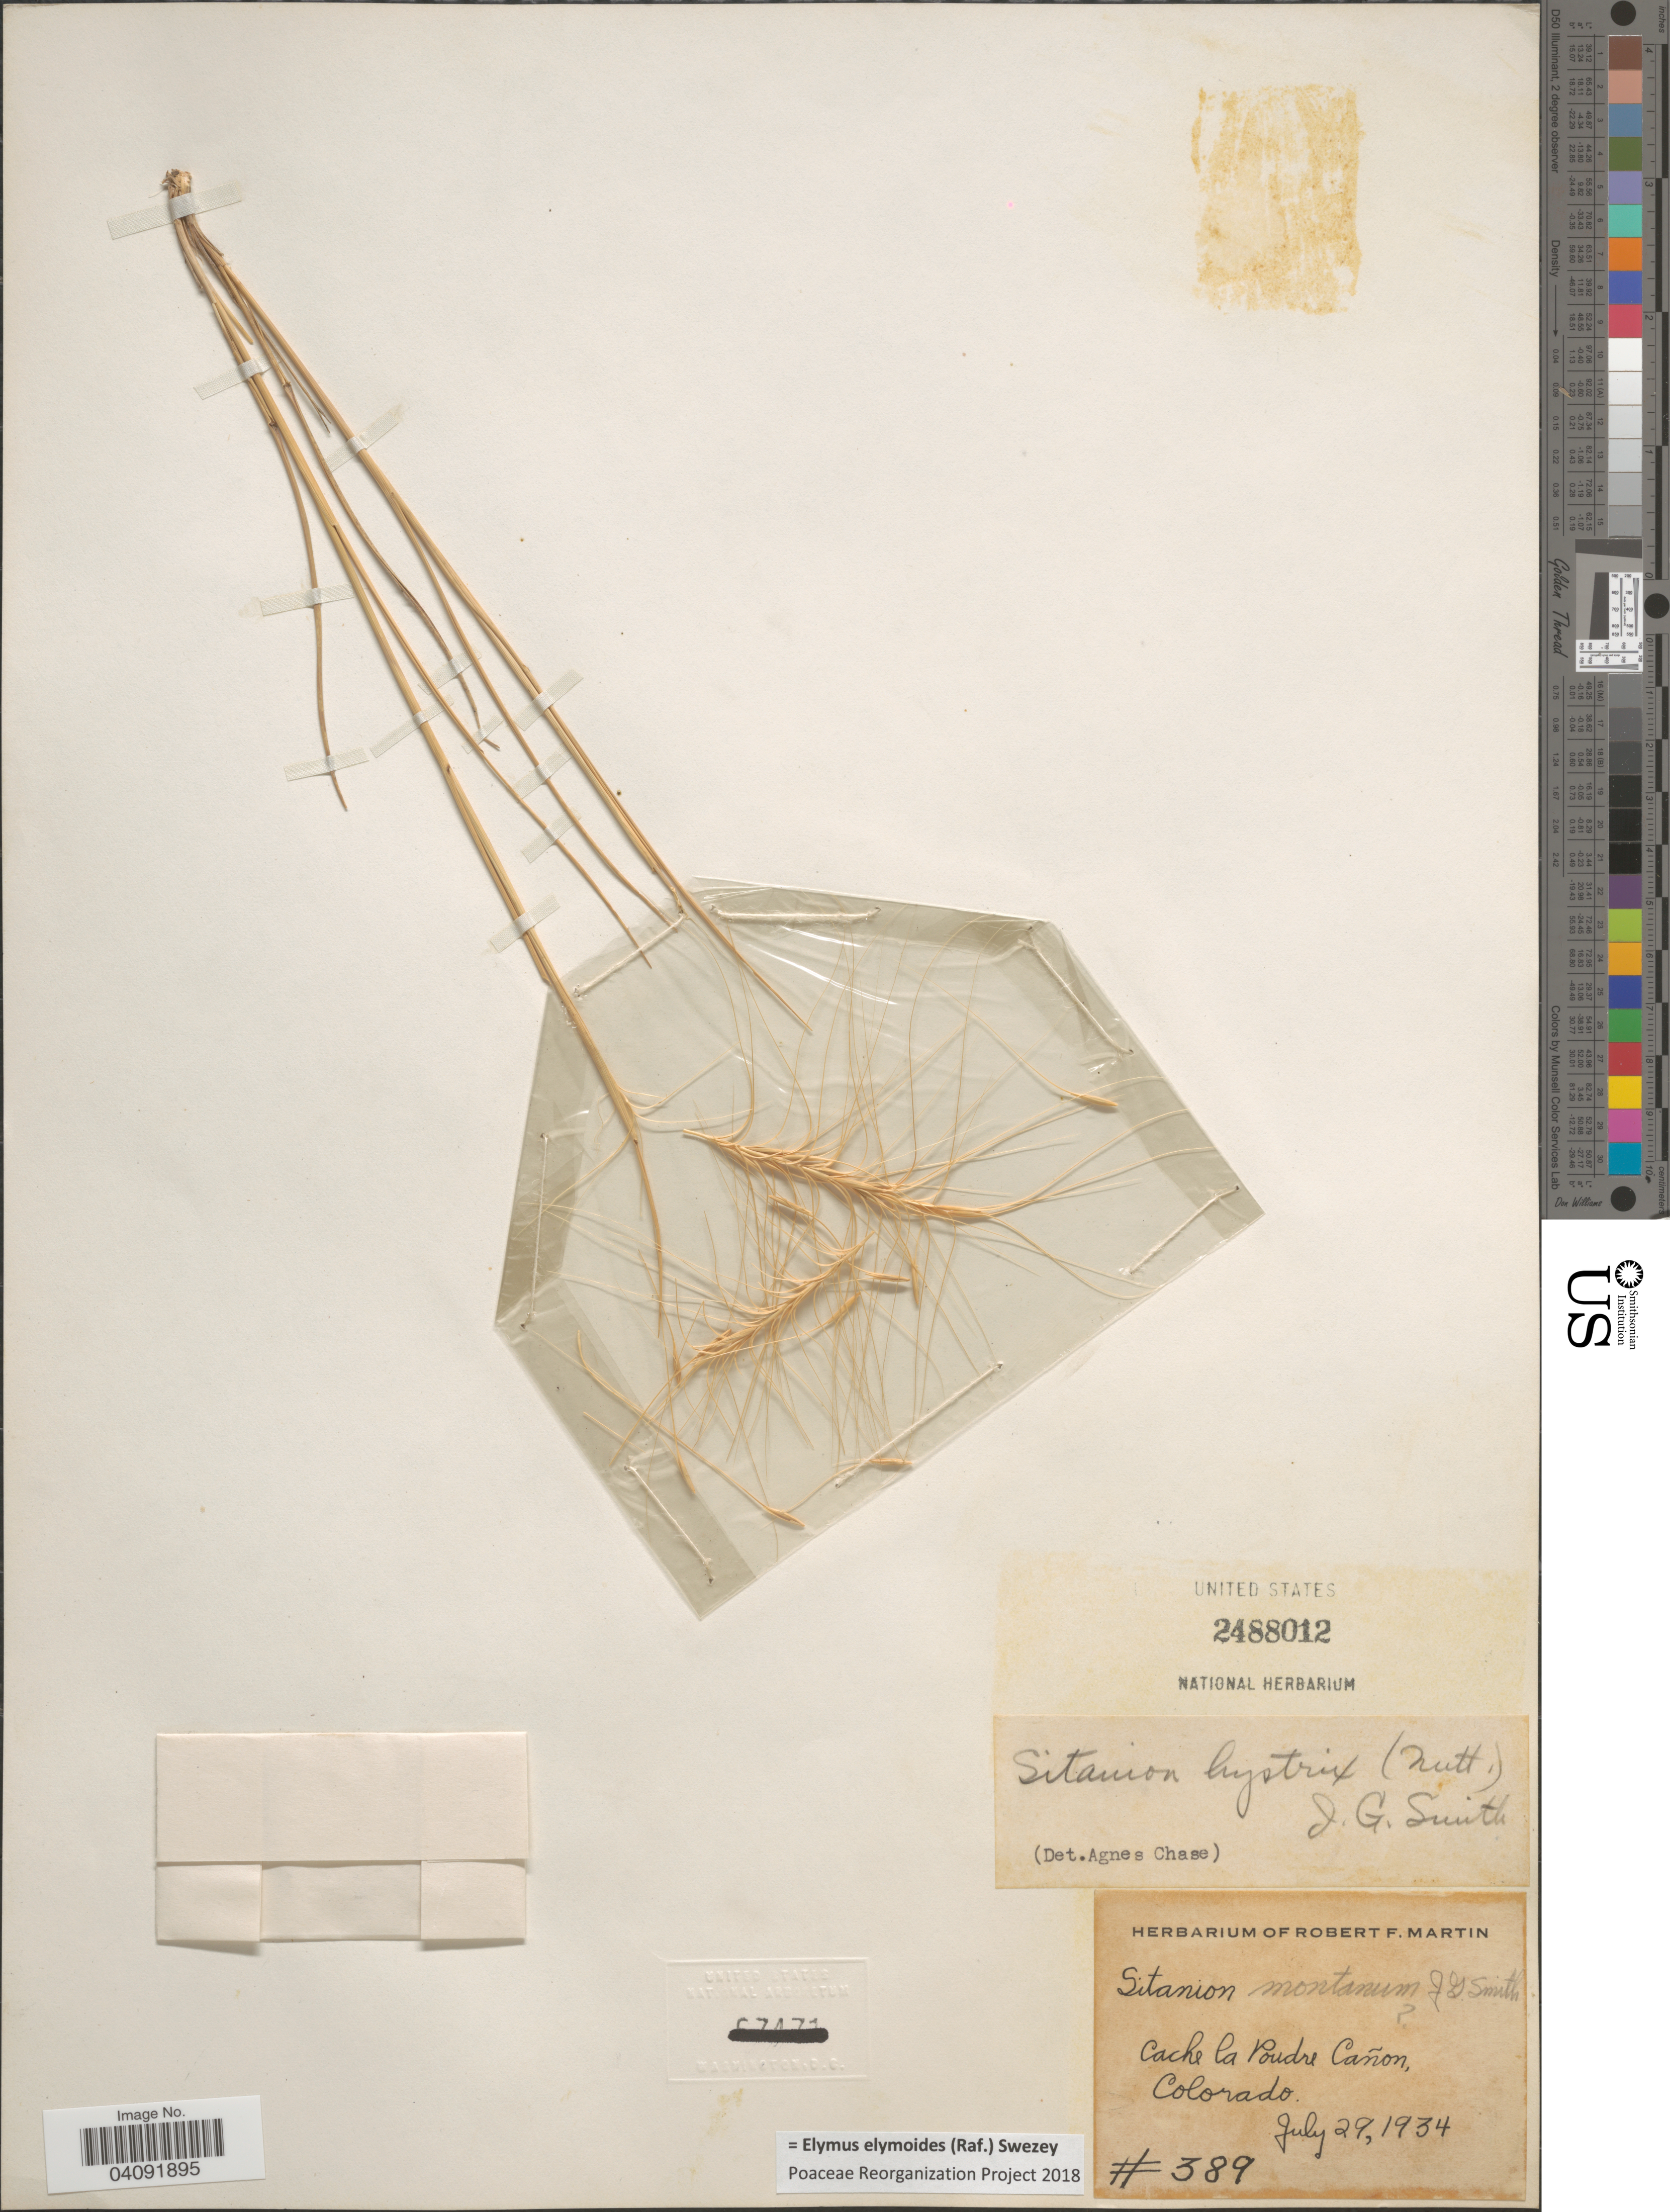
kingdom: Plantae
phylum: Tracheophyta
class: Liliopsida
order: Poales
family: Poaceae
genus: Elymus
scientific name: Elymus elymoides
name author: (Raf.) Swezey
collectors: ex herb. Martin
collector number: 389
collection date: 1934-07-29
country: United States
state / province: Colorado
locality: Cache la Poudre Cañon.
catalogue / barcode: US 2488012